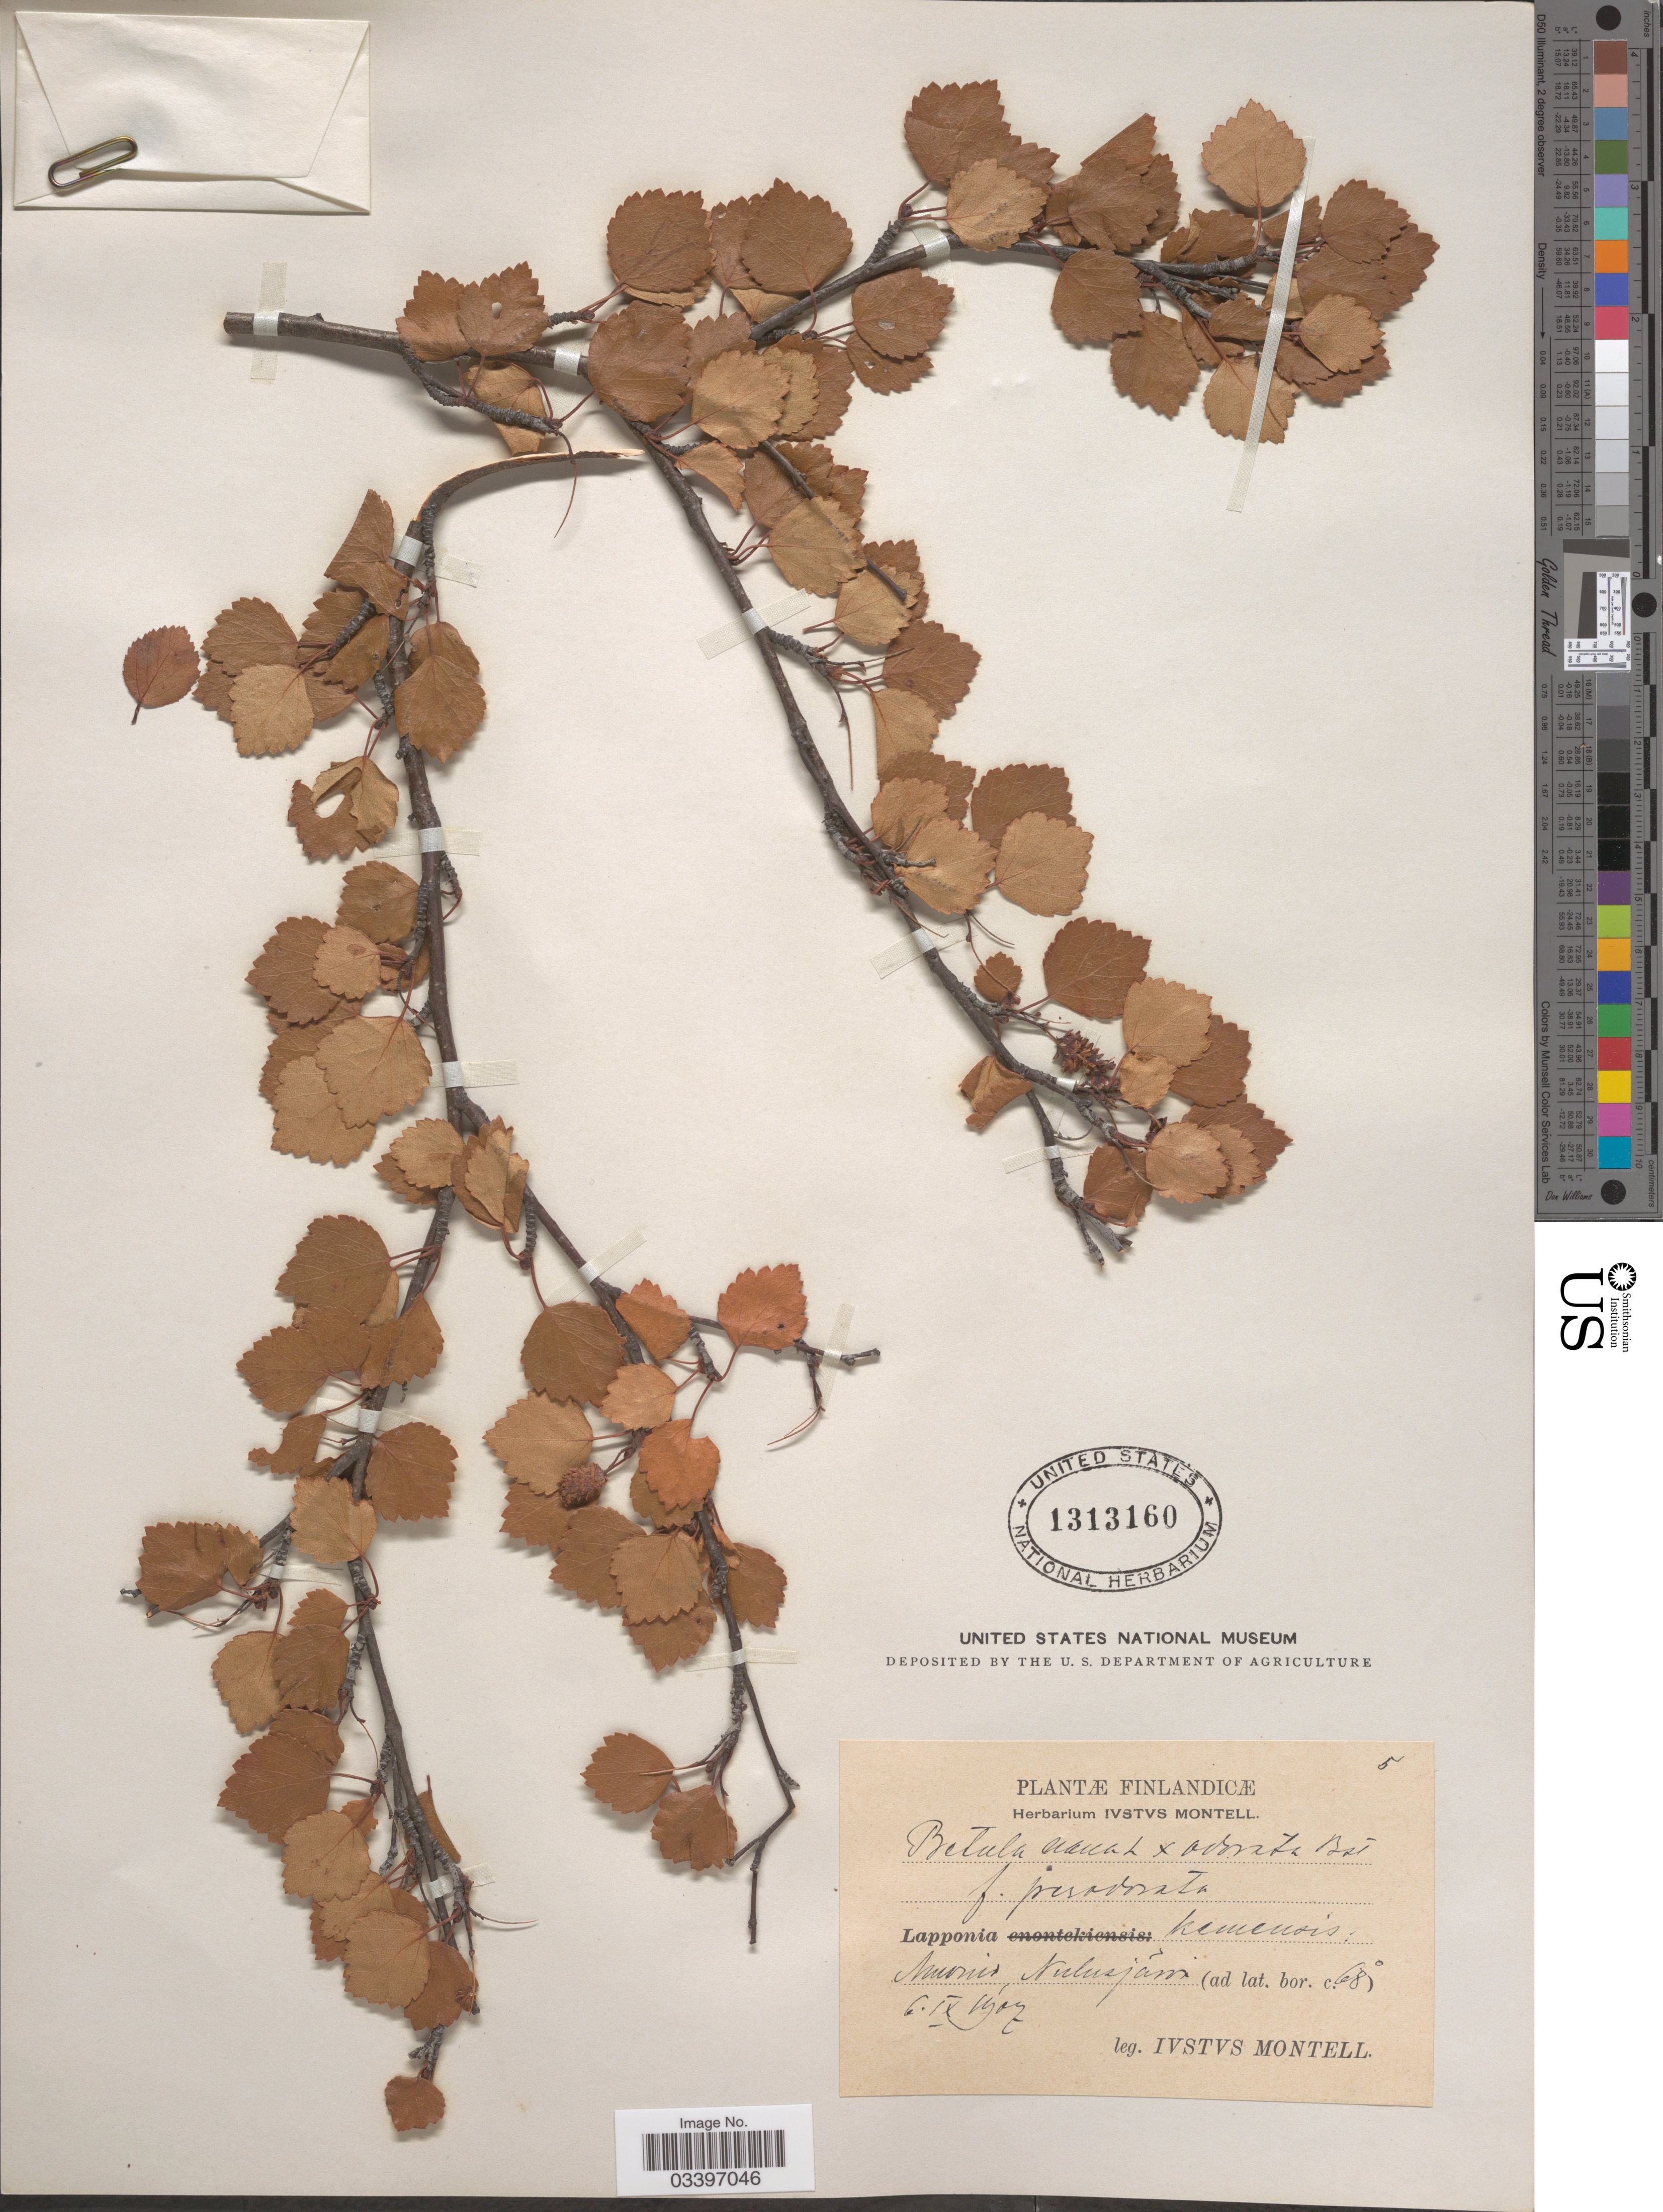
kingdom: Plantae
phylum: Tracheophyta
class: Magnoliopsida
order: Fagales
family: Betulaceae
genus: Betula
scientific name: Betula nana x B. pubescens var. litwinowii (Doluch.) Ashburner & McAll.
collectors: I. Montell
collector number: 5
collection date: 1907-09-06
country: Finland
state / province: Lappi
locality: Muonio, Nulusjärvi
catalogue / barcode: US 1313160